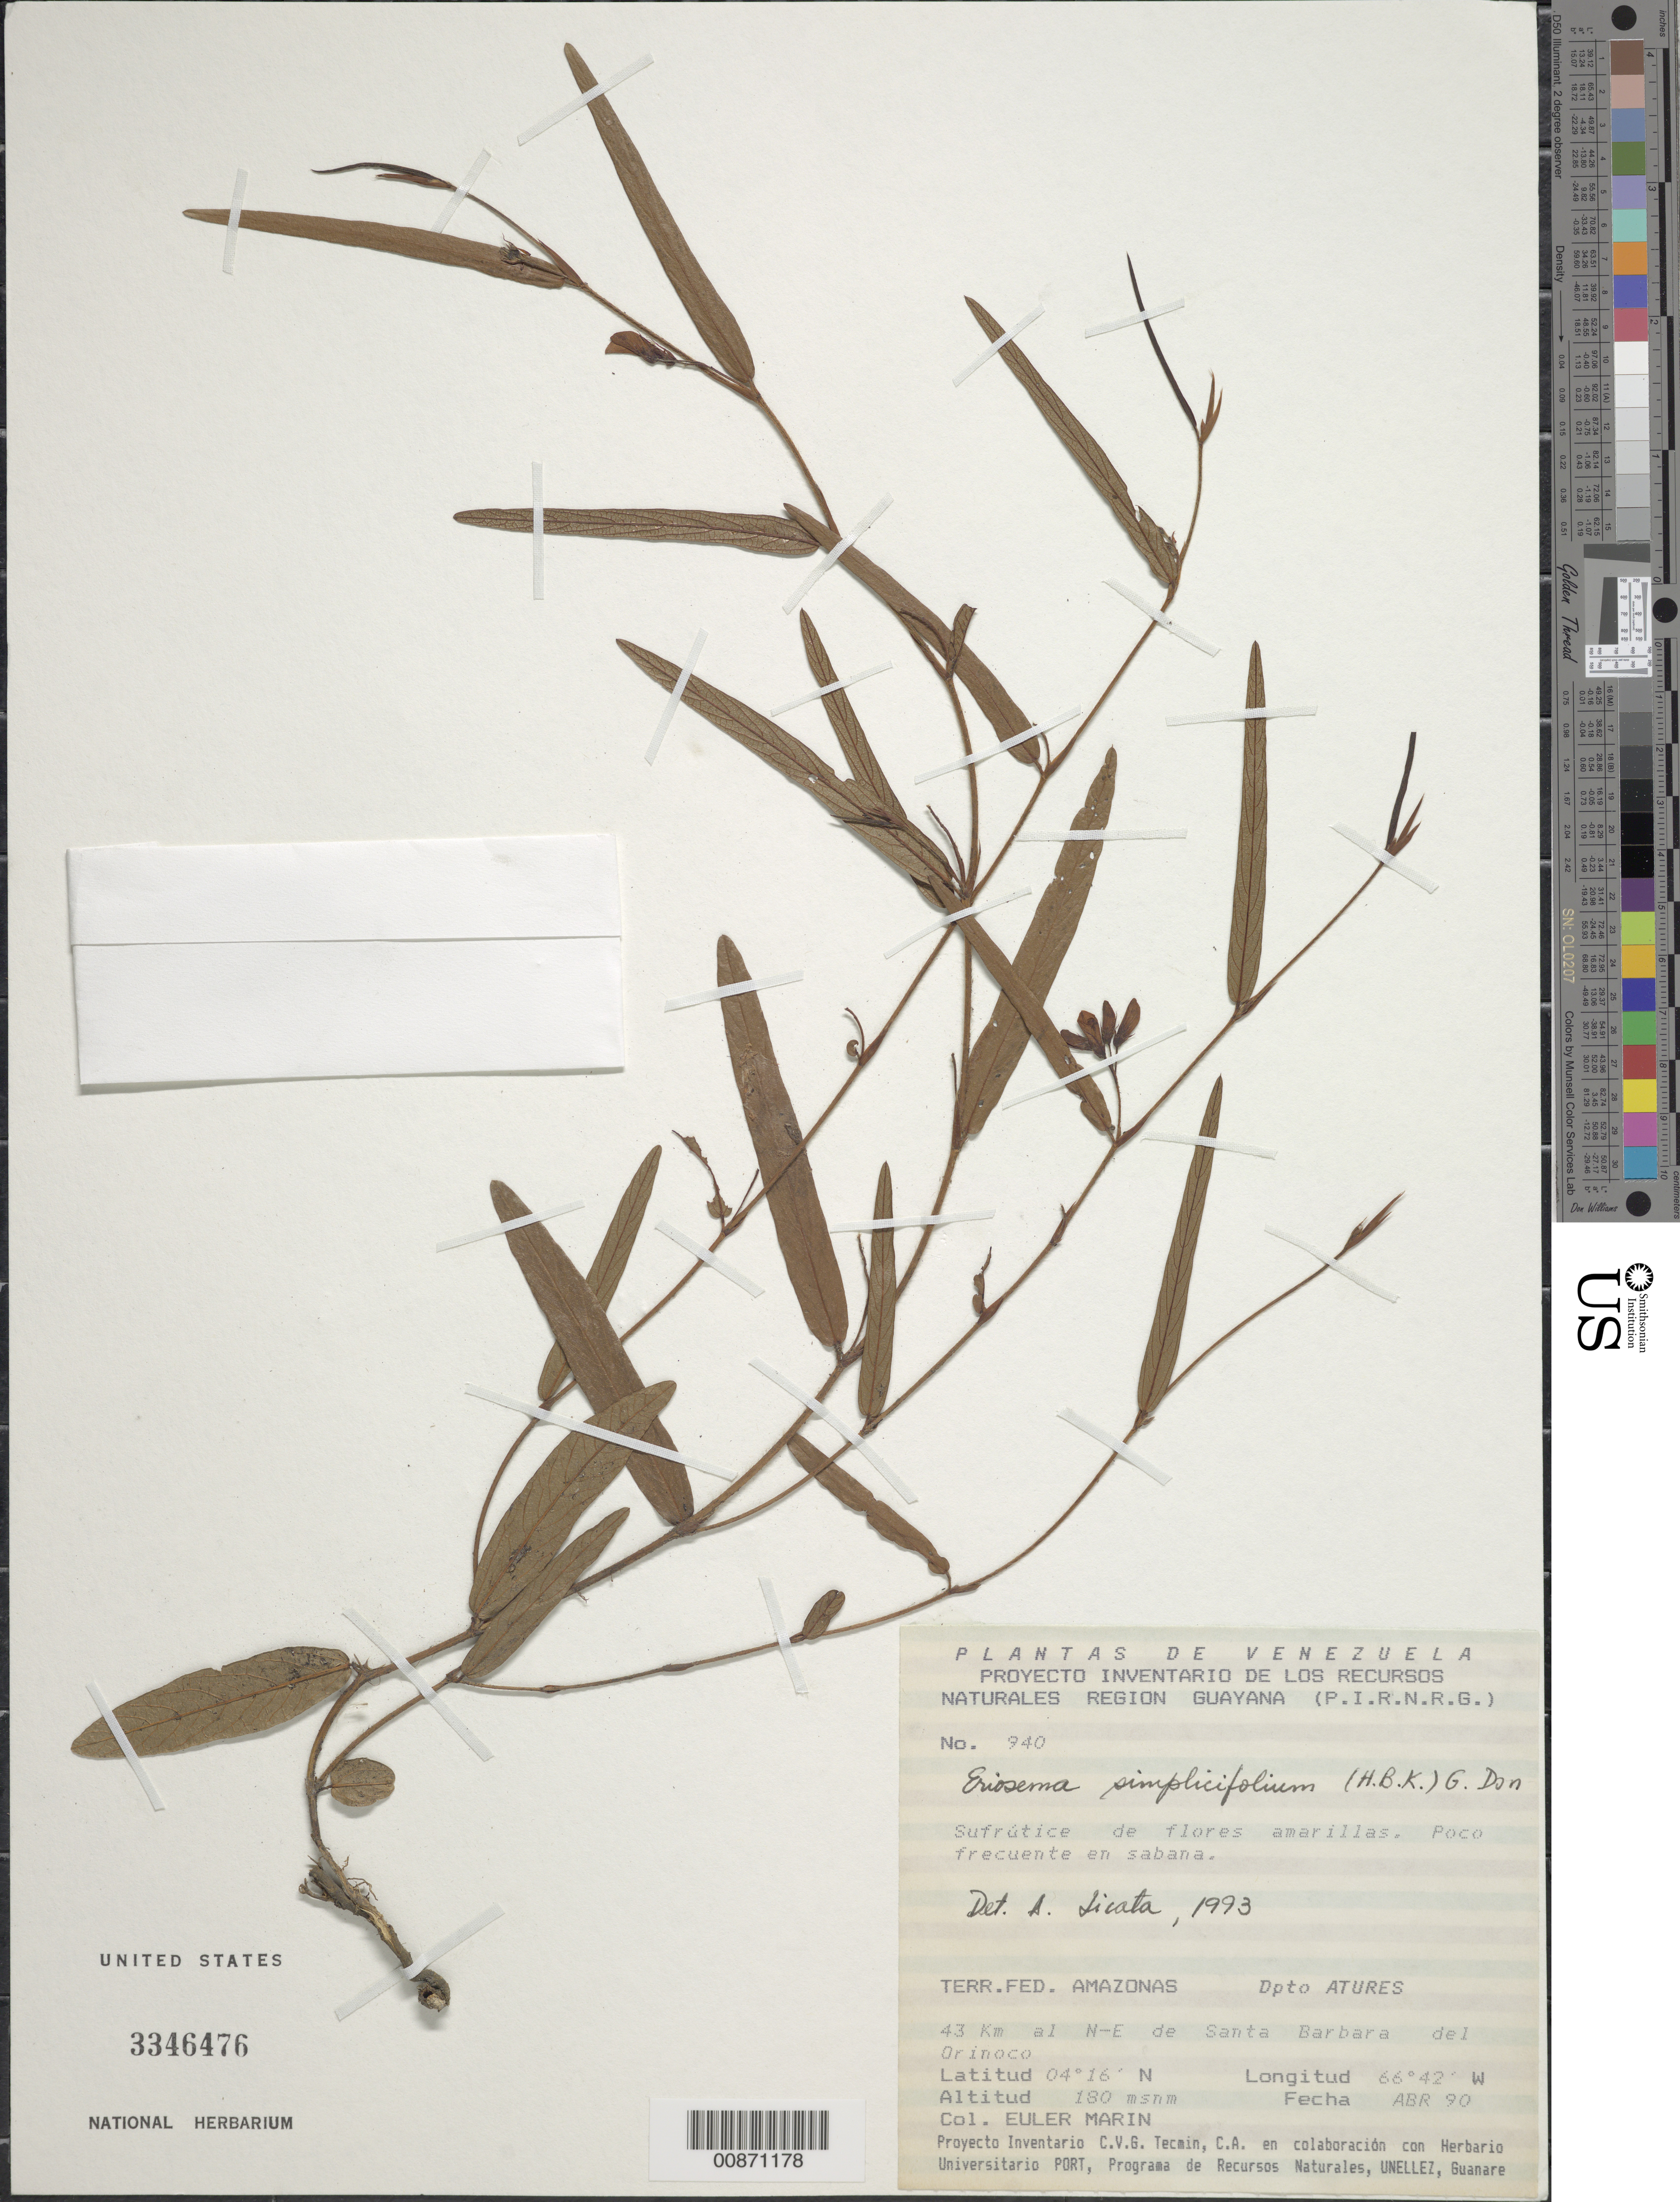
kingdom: Plantae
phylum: Tracheophyta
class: Magnoliopsida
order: Fabales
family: Fabaceae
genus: Eriosema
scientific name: Eriosema simplicifolium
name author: (Kunth) G. Don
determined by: Licata, A., (PORT), Univ. Nac. Exp. de los Llanos Ezequiel Zamora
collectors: E. Marin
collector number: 940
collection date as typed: Apr-90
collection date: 1990-04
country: Venezuela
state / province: Amazonas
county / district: Atures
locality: Santa Barbara del Orinoco, 43 km al NE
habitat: Sabana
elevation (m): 180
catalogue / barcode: US 3346476